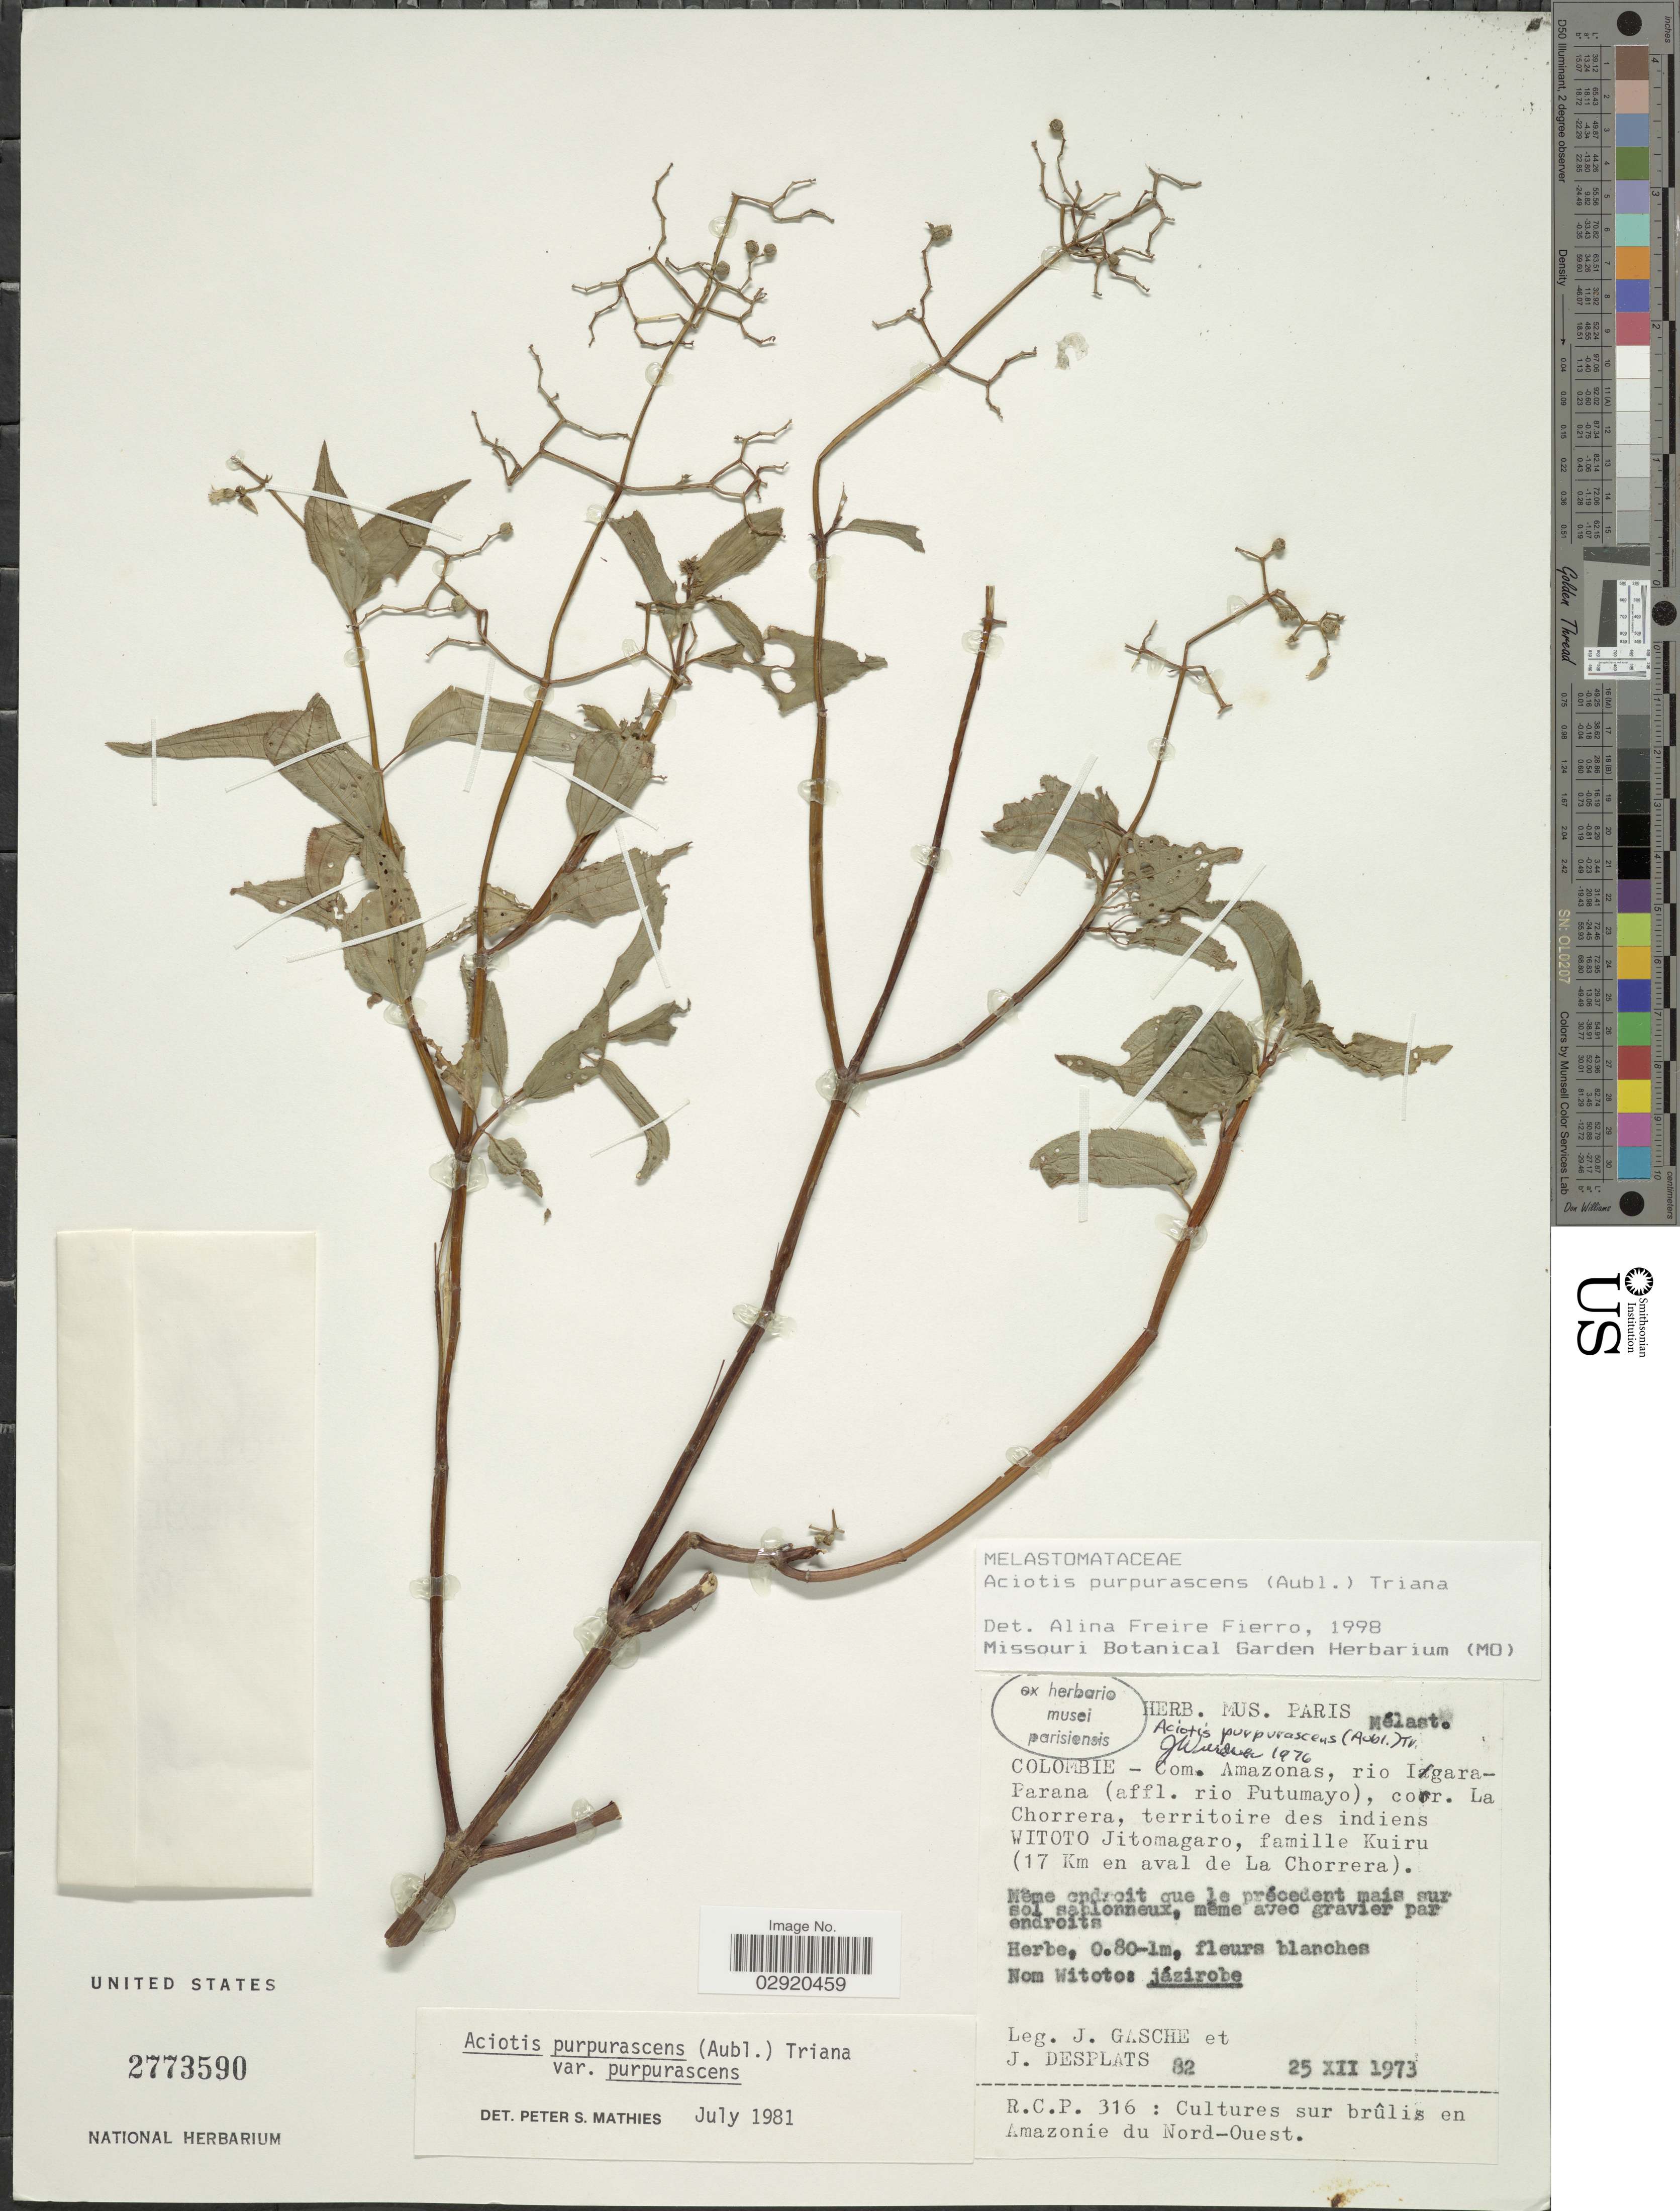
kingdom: Plantae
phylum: Tracheophyta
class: Magnoliopsida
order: Myrtales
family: Melastomataceae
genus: Aciotis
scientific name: Aciotis purpurascens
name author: (Aubl.) Triana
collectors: J. Gasche & J. Desplats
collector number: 82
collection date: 1973-12-25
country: Colombia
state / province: Amazônas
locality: Com. Amazonas, rio Iagara-Parana (affl. rio Putumayo), coor. La Chorrera, territoire des indiens Witoto Jitomagaro, famille Kuiru (17 Km en aval de La Chorrera).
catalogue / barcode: US 2773590